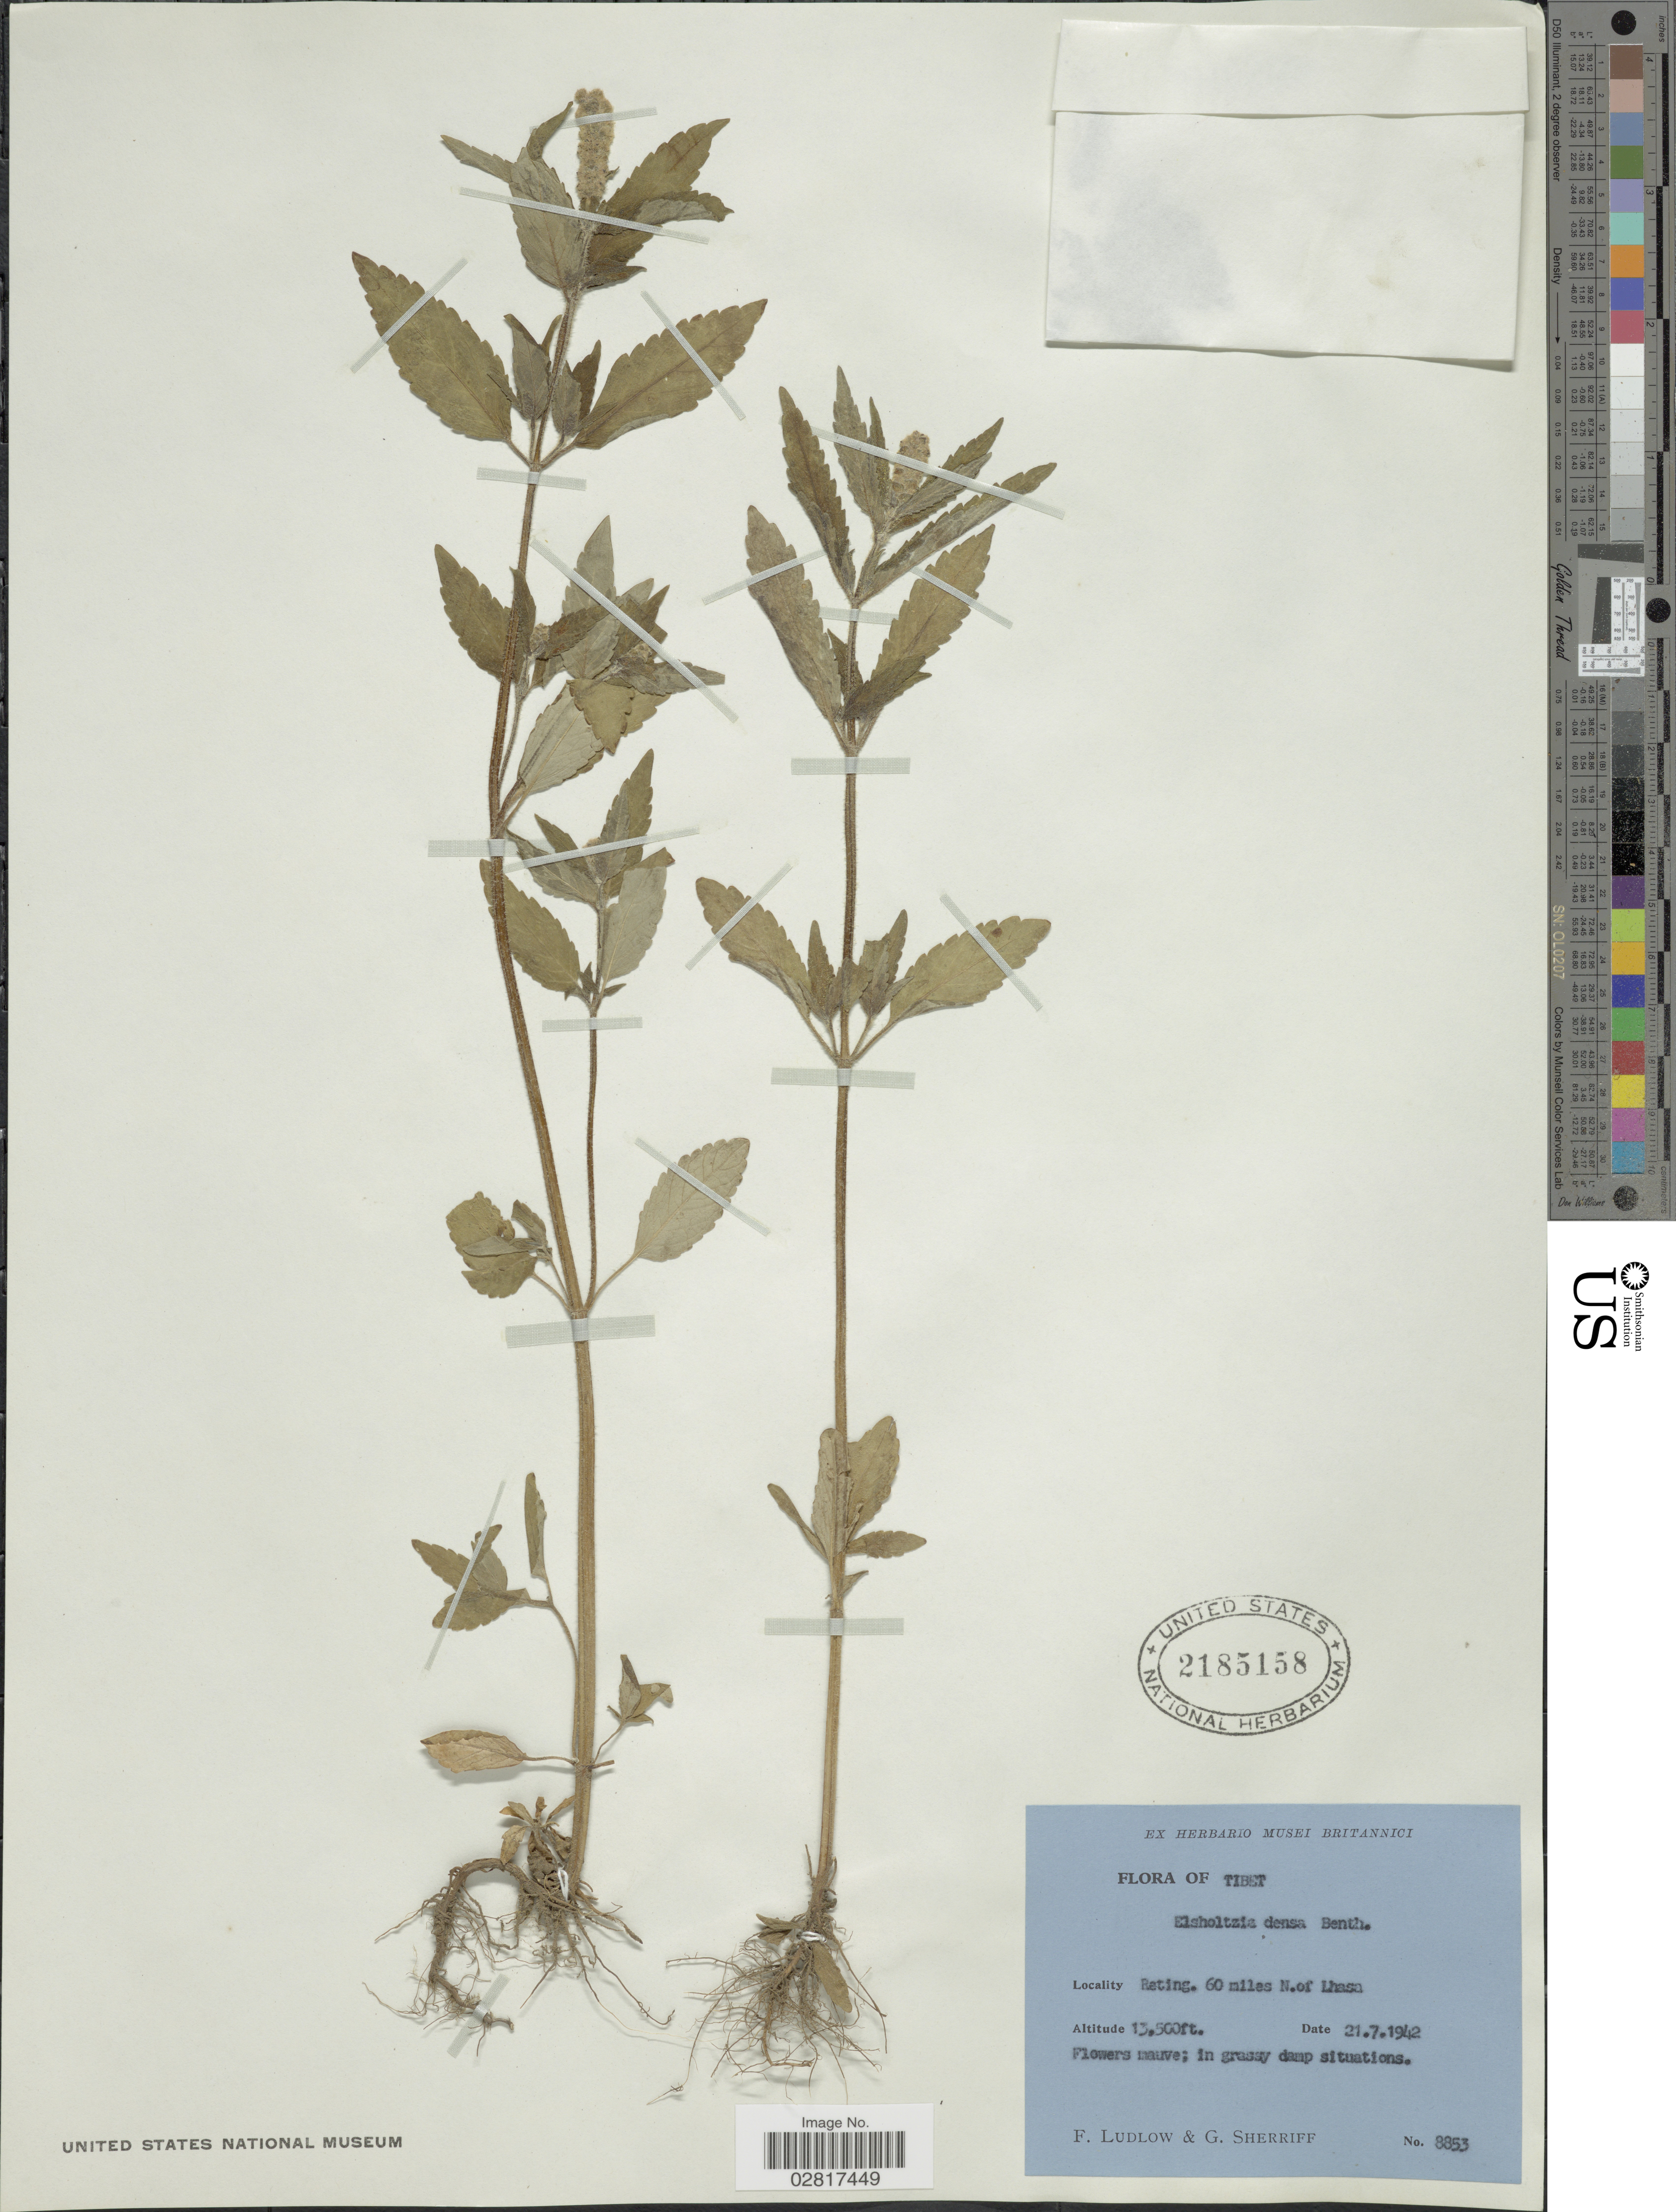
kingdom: Plantae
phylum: Tracheophyta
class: Magnoliopsida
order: Lamiales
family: Lamiaceae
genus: Elsholtzia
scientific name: Elsholtzia densa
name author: Benth.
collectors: F. Ludlow & G. Sherriff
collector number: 8853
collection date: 1942-07-21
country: China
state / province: Xizang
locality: Tibet, Rating. 60 miles N. of Lhasa.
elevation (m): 4115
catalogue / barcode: US 2185158